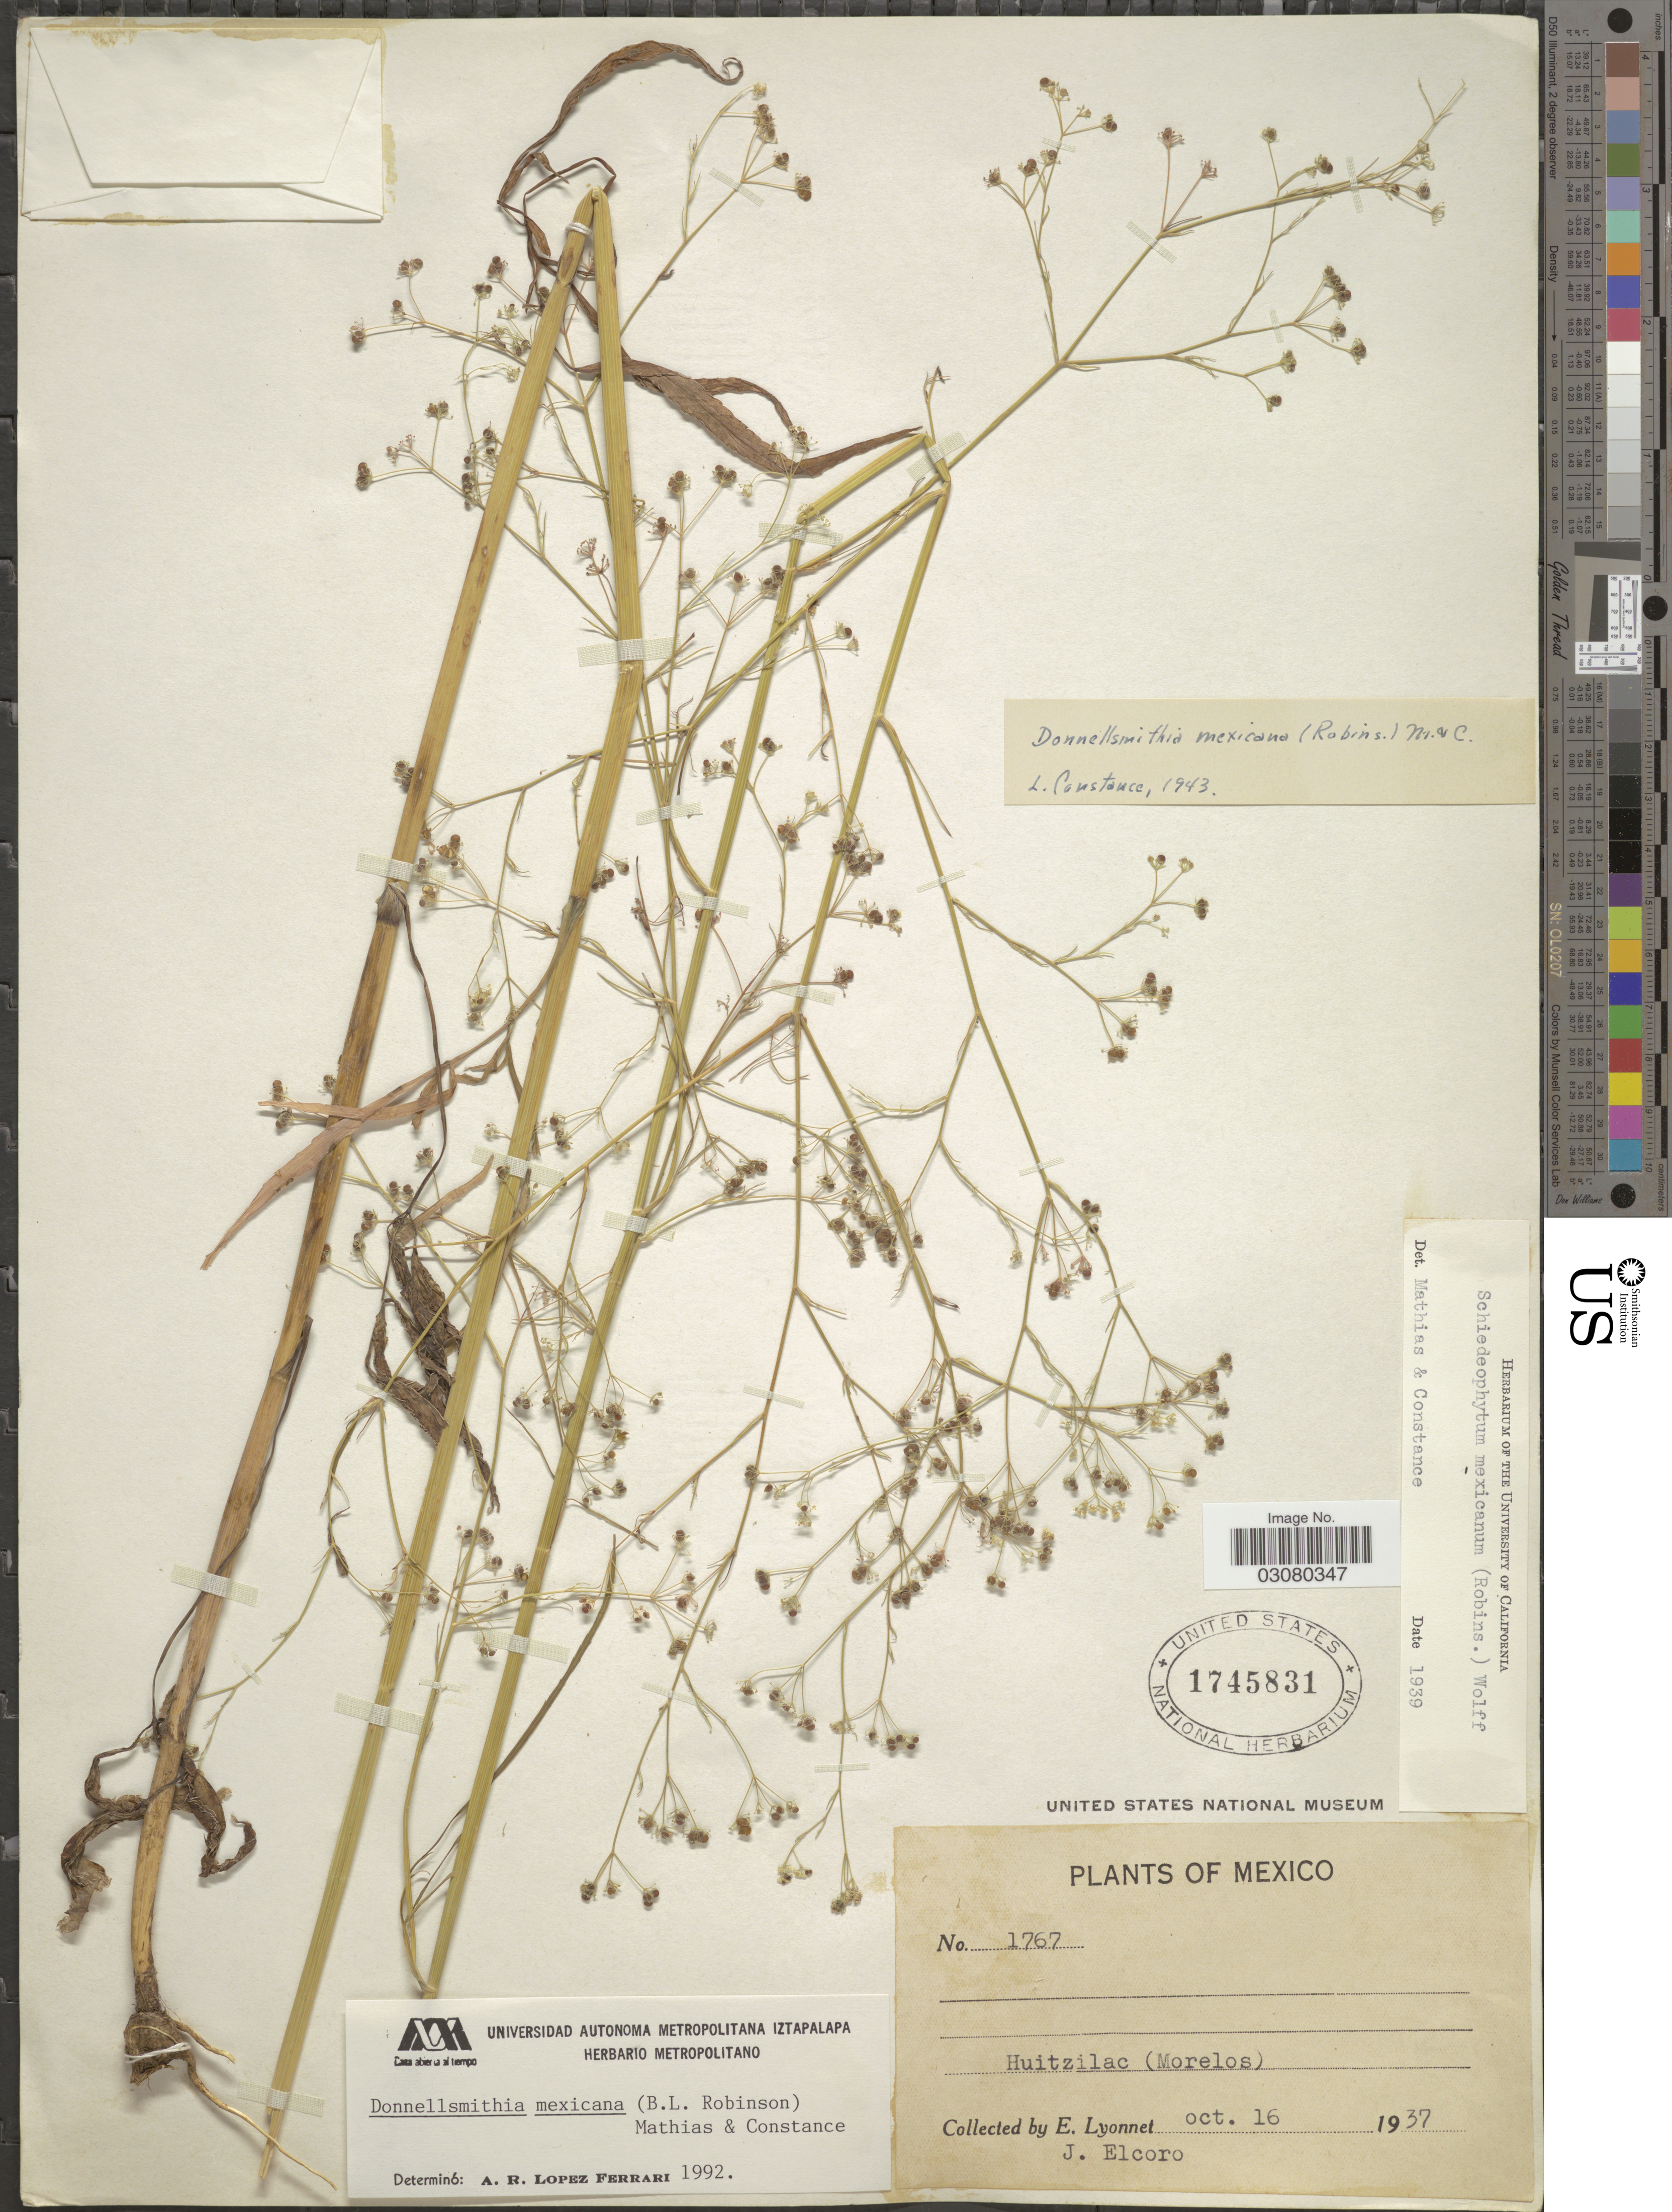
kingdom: Plantae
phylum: Tracheophyta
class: Magnoliopsida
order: Apiales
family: Apiaceae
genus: Donnellsmithia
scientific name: Donnellsmithia mexicana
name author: (B.L. Rob.) Mathias & Constance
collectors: E. Lyonnet & J. Elcoro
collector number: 1767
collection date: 1937-10-16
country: Mexico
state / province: Morelos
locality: Huitzilac.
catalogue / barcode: US 1745831